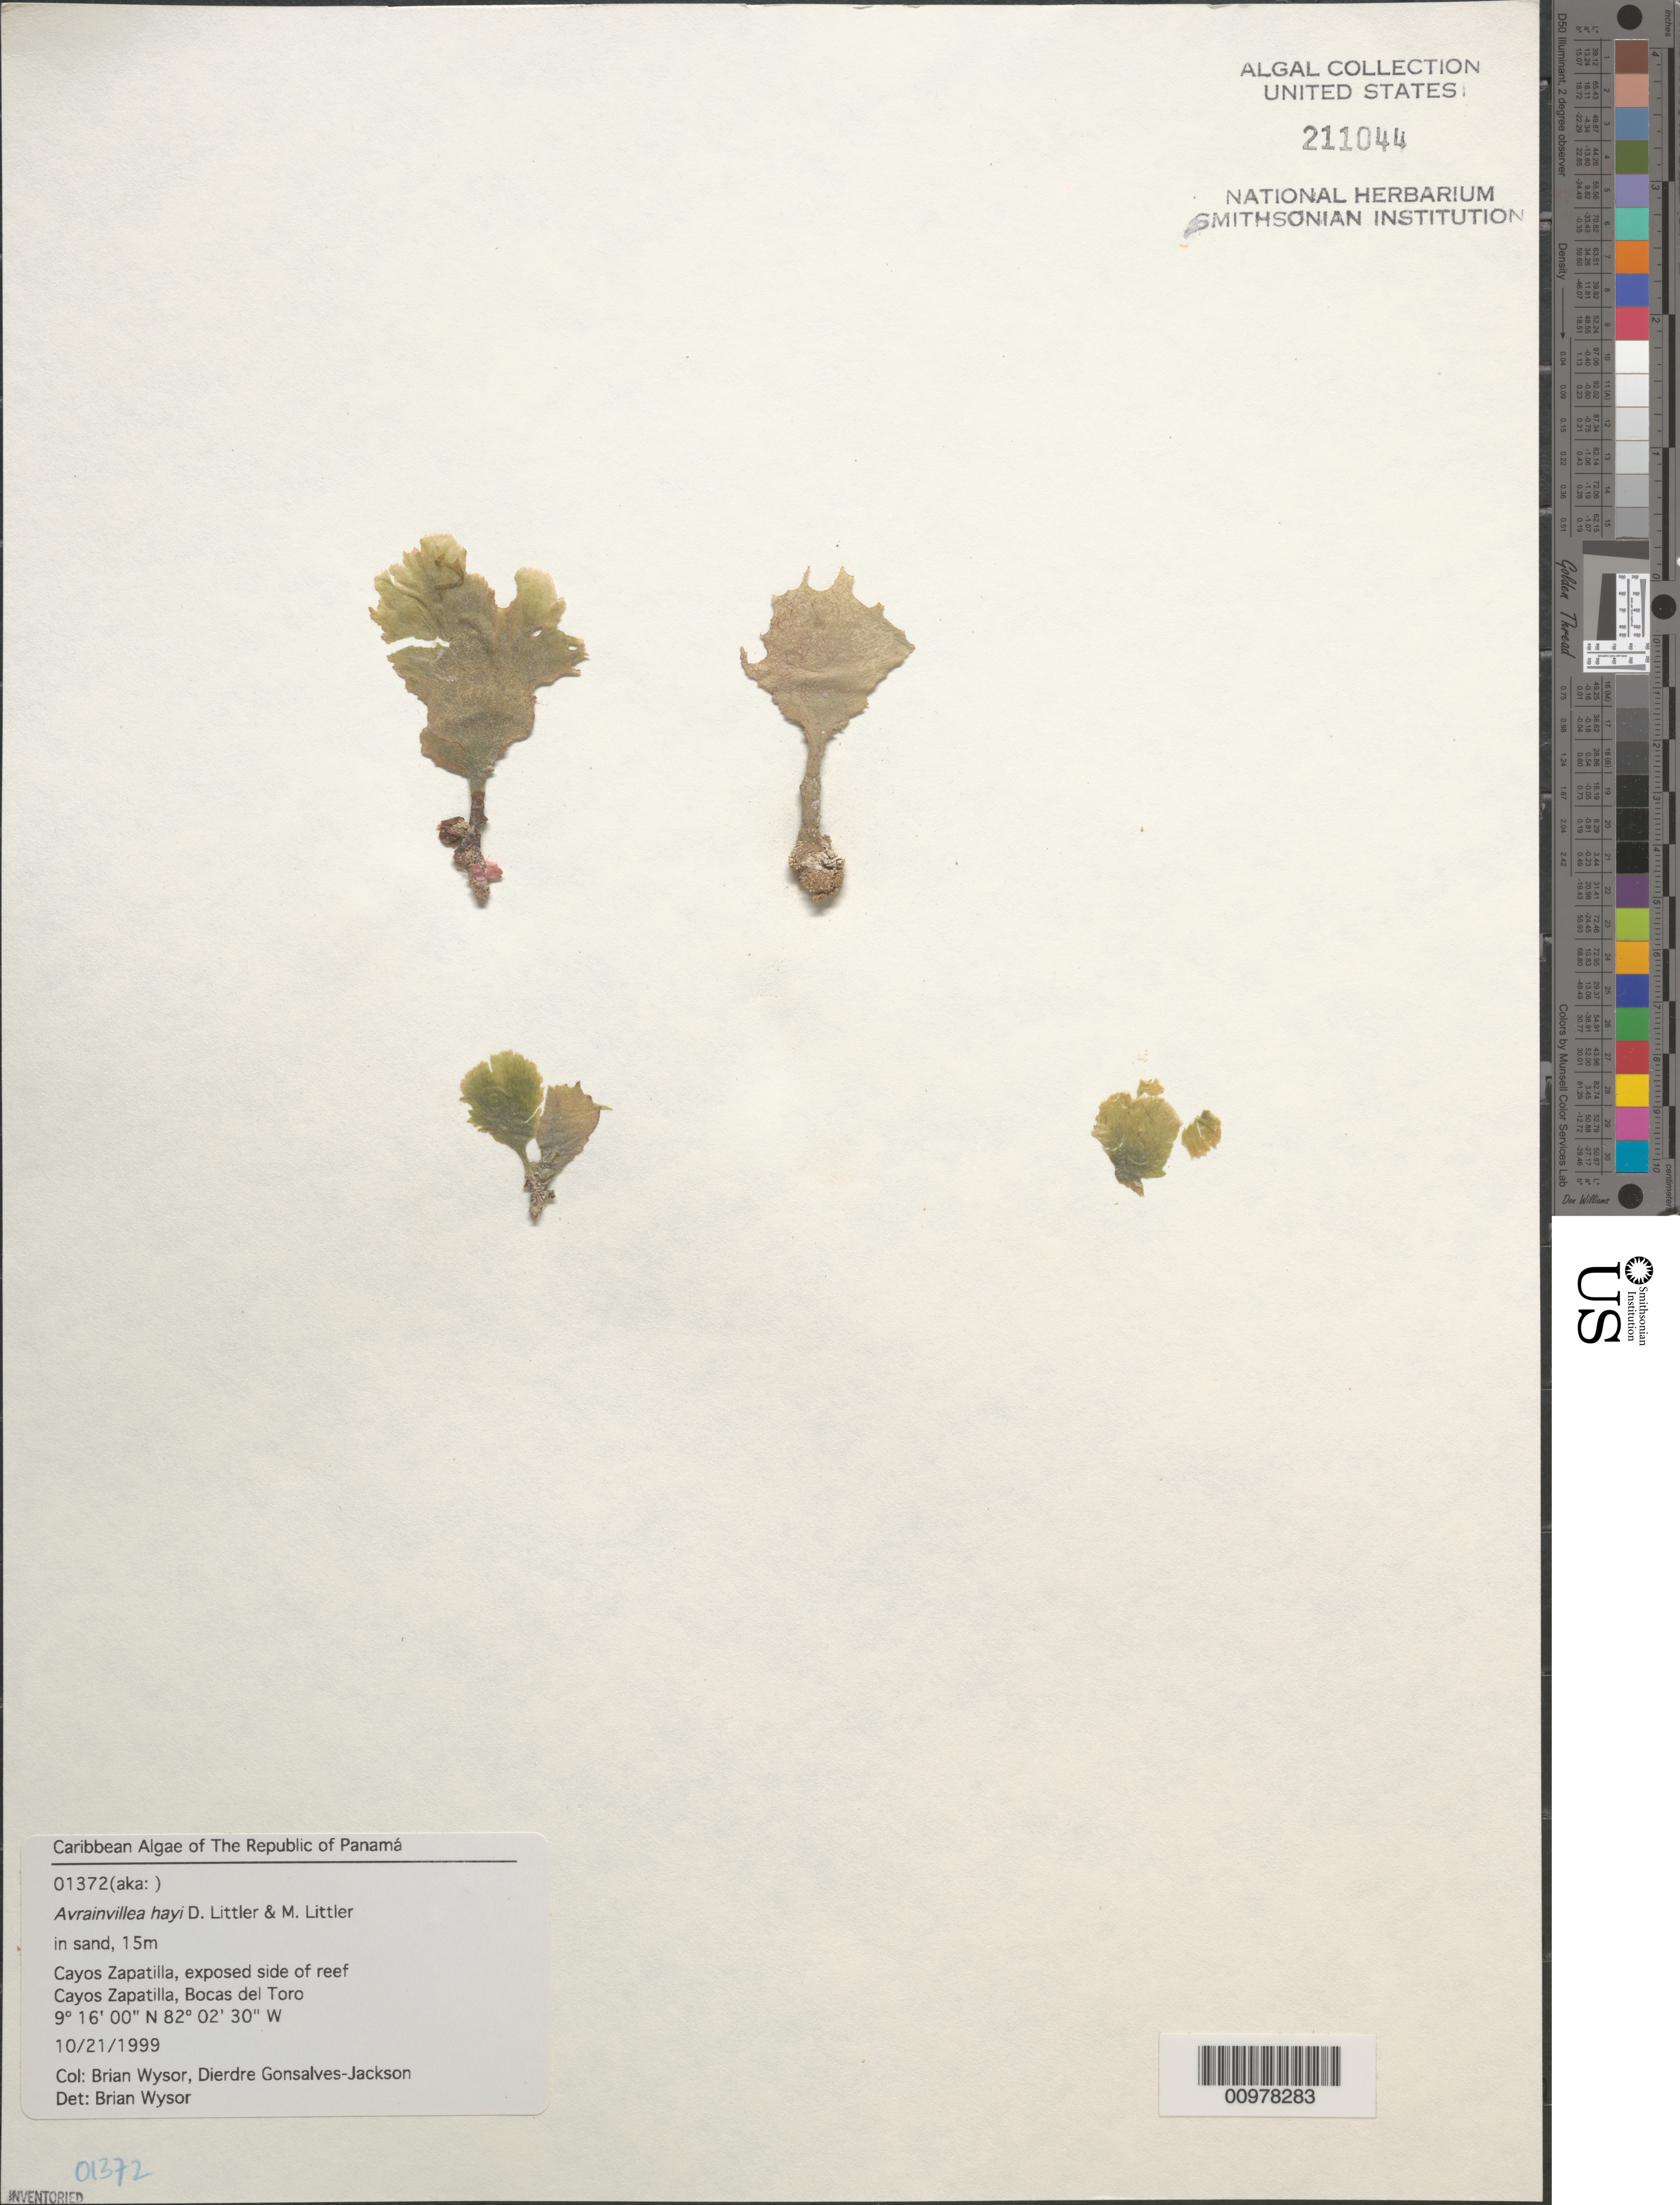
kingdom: Plantae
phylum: Chlorophyta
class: Ulvophyceae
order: Bryopsidales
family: Dichotomosiphonaceae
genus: Avrainvillea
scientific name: Avrainvillea hayi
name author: D.S. Littler & Littler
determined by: Wysor, B.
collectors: B. Wysor & D. Gonsalves-Jackson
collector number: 01372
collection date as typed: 21 Oct 1999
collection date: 1999-10-21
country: Panama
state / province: Bocas del Toro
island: Cayos Zapatilla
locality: Exposed side of reef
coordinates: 9 16' 00" N, 82 02' 30" W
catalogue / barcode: US 211044